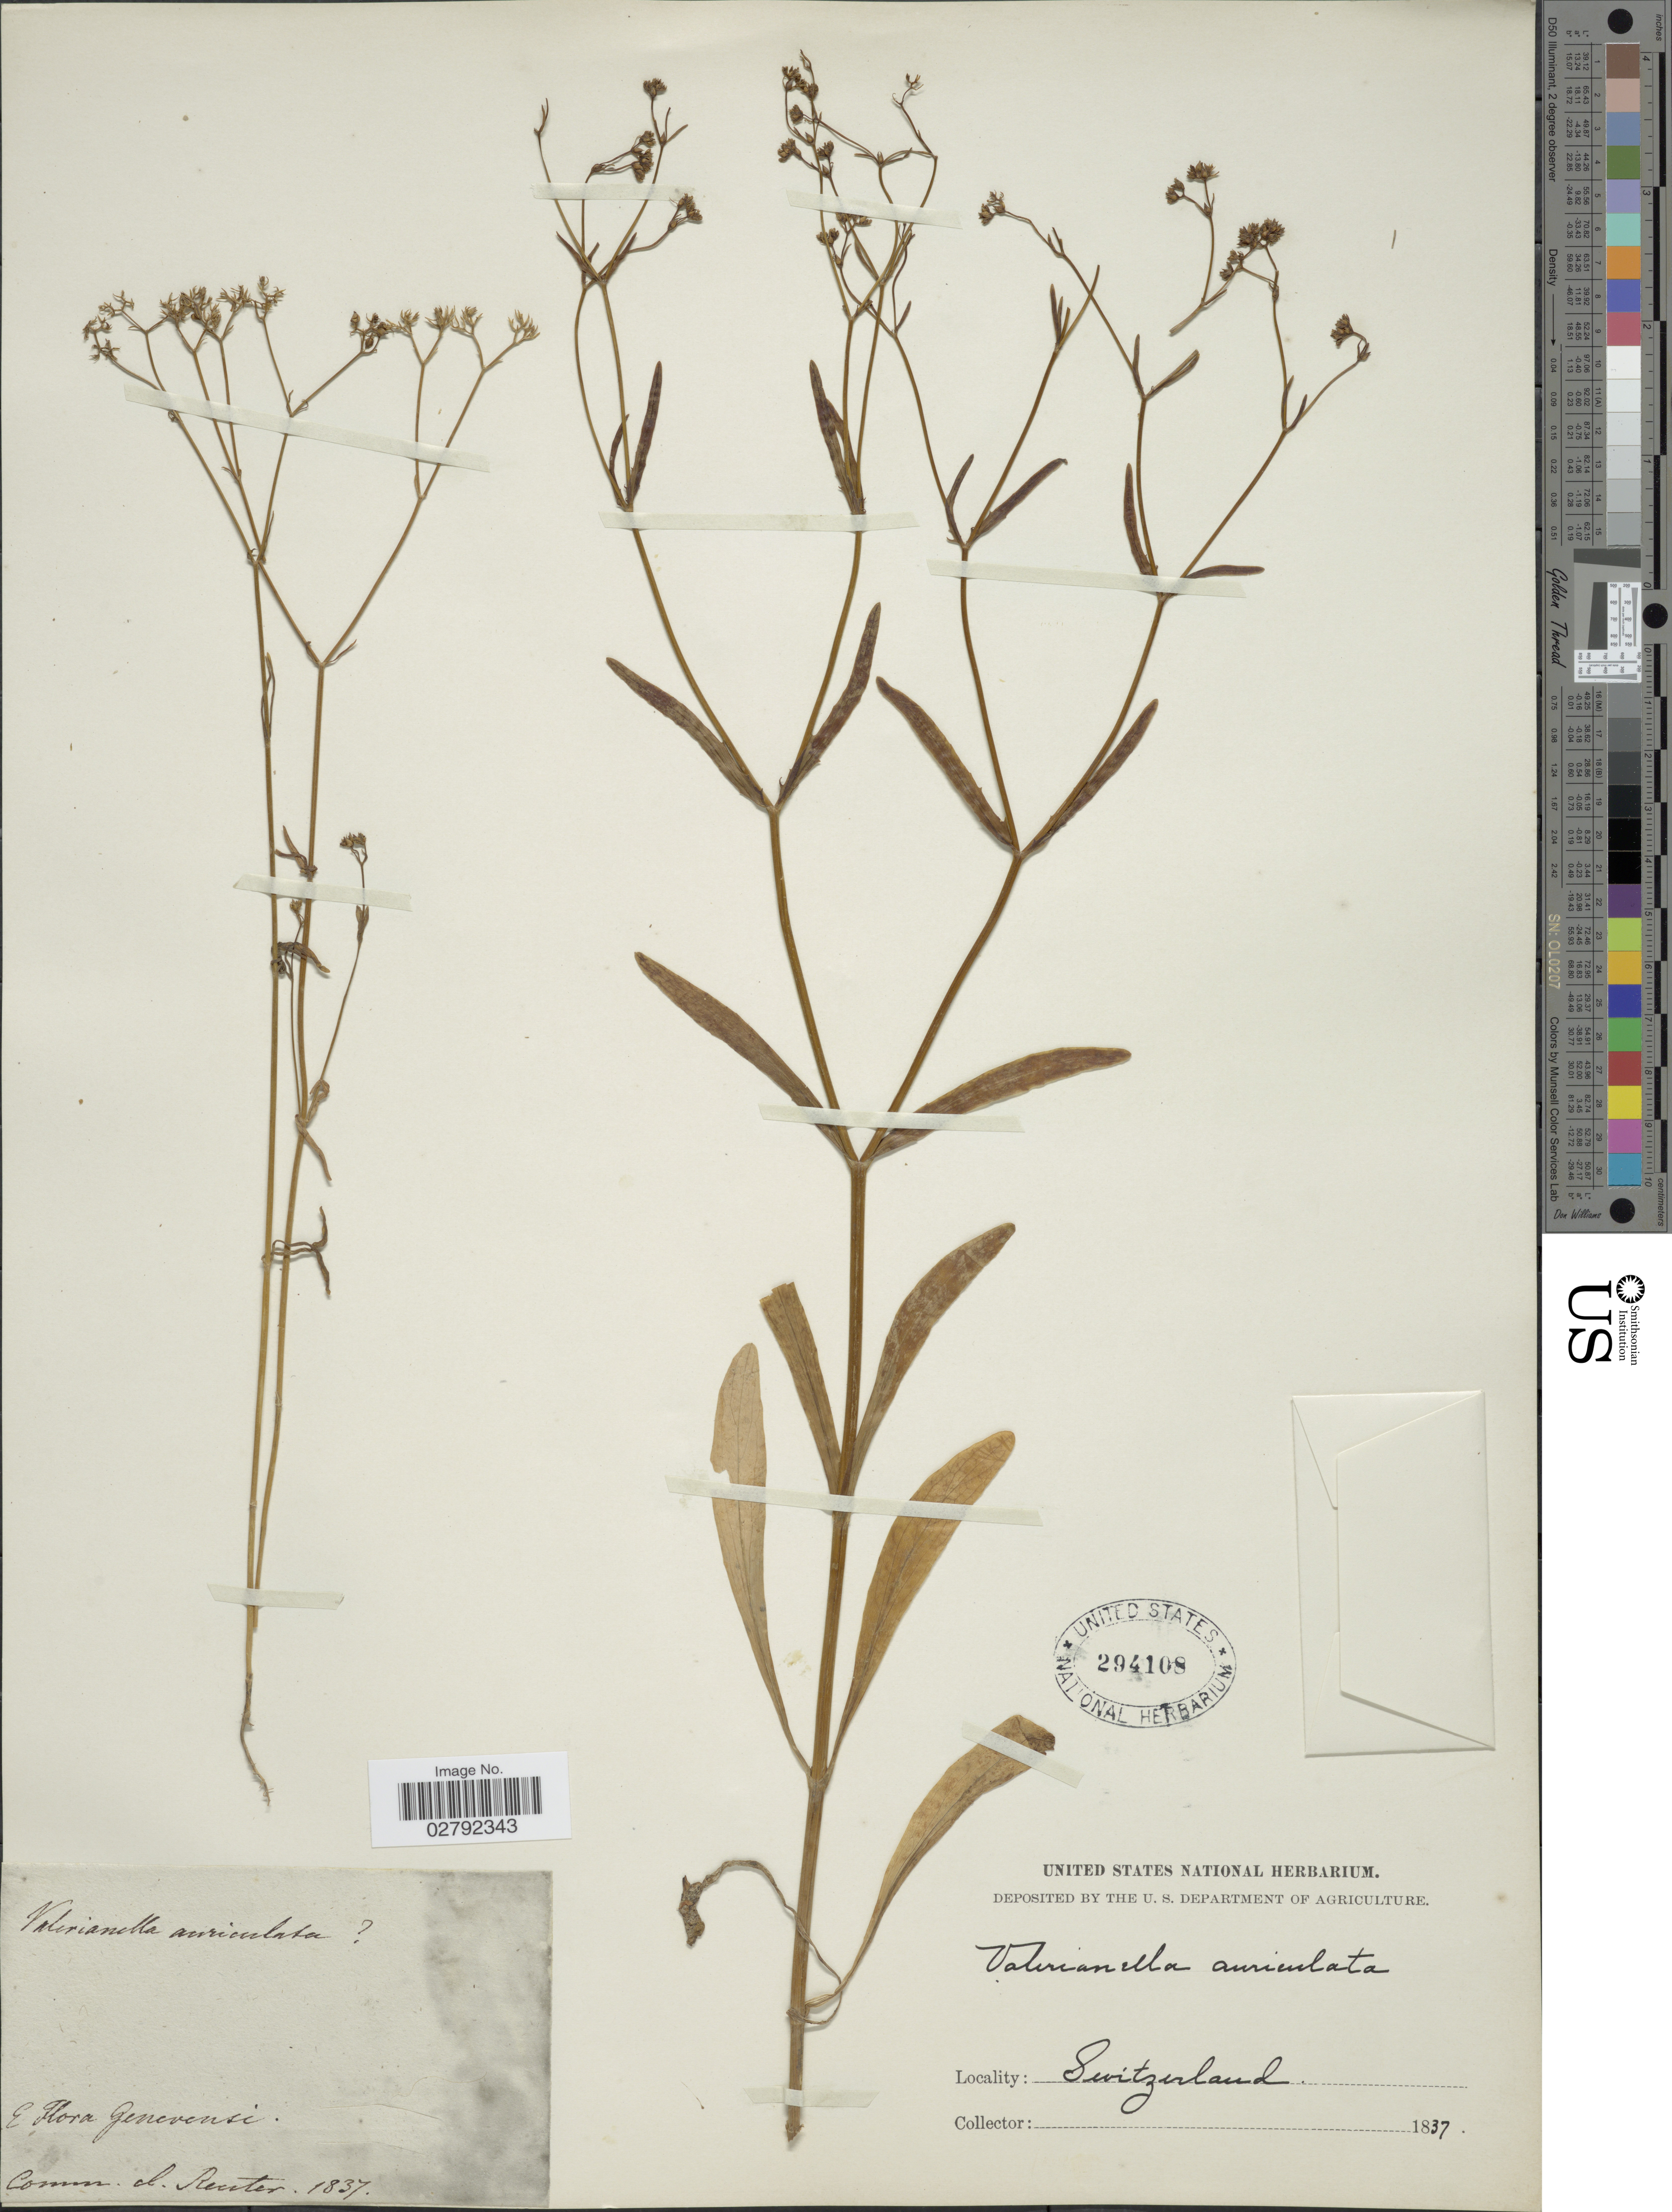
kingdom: Plantae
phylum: Tracheophyta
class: Magnoliopsida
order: Dipsacales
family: Caprifoliaceae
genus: Valerianella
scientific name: Valerianella auricula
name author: DC.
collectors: ex herb. United States National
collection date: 1837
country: Switzerland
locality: Genevensi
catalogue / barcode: US 294108